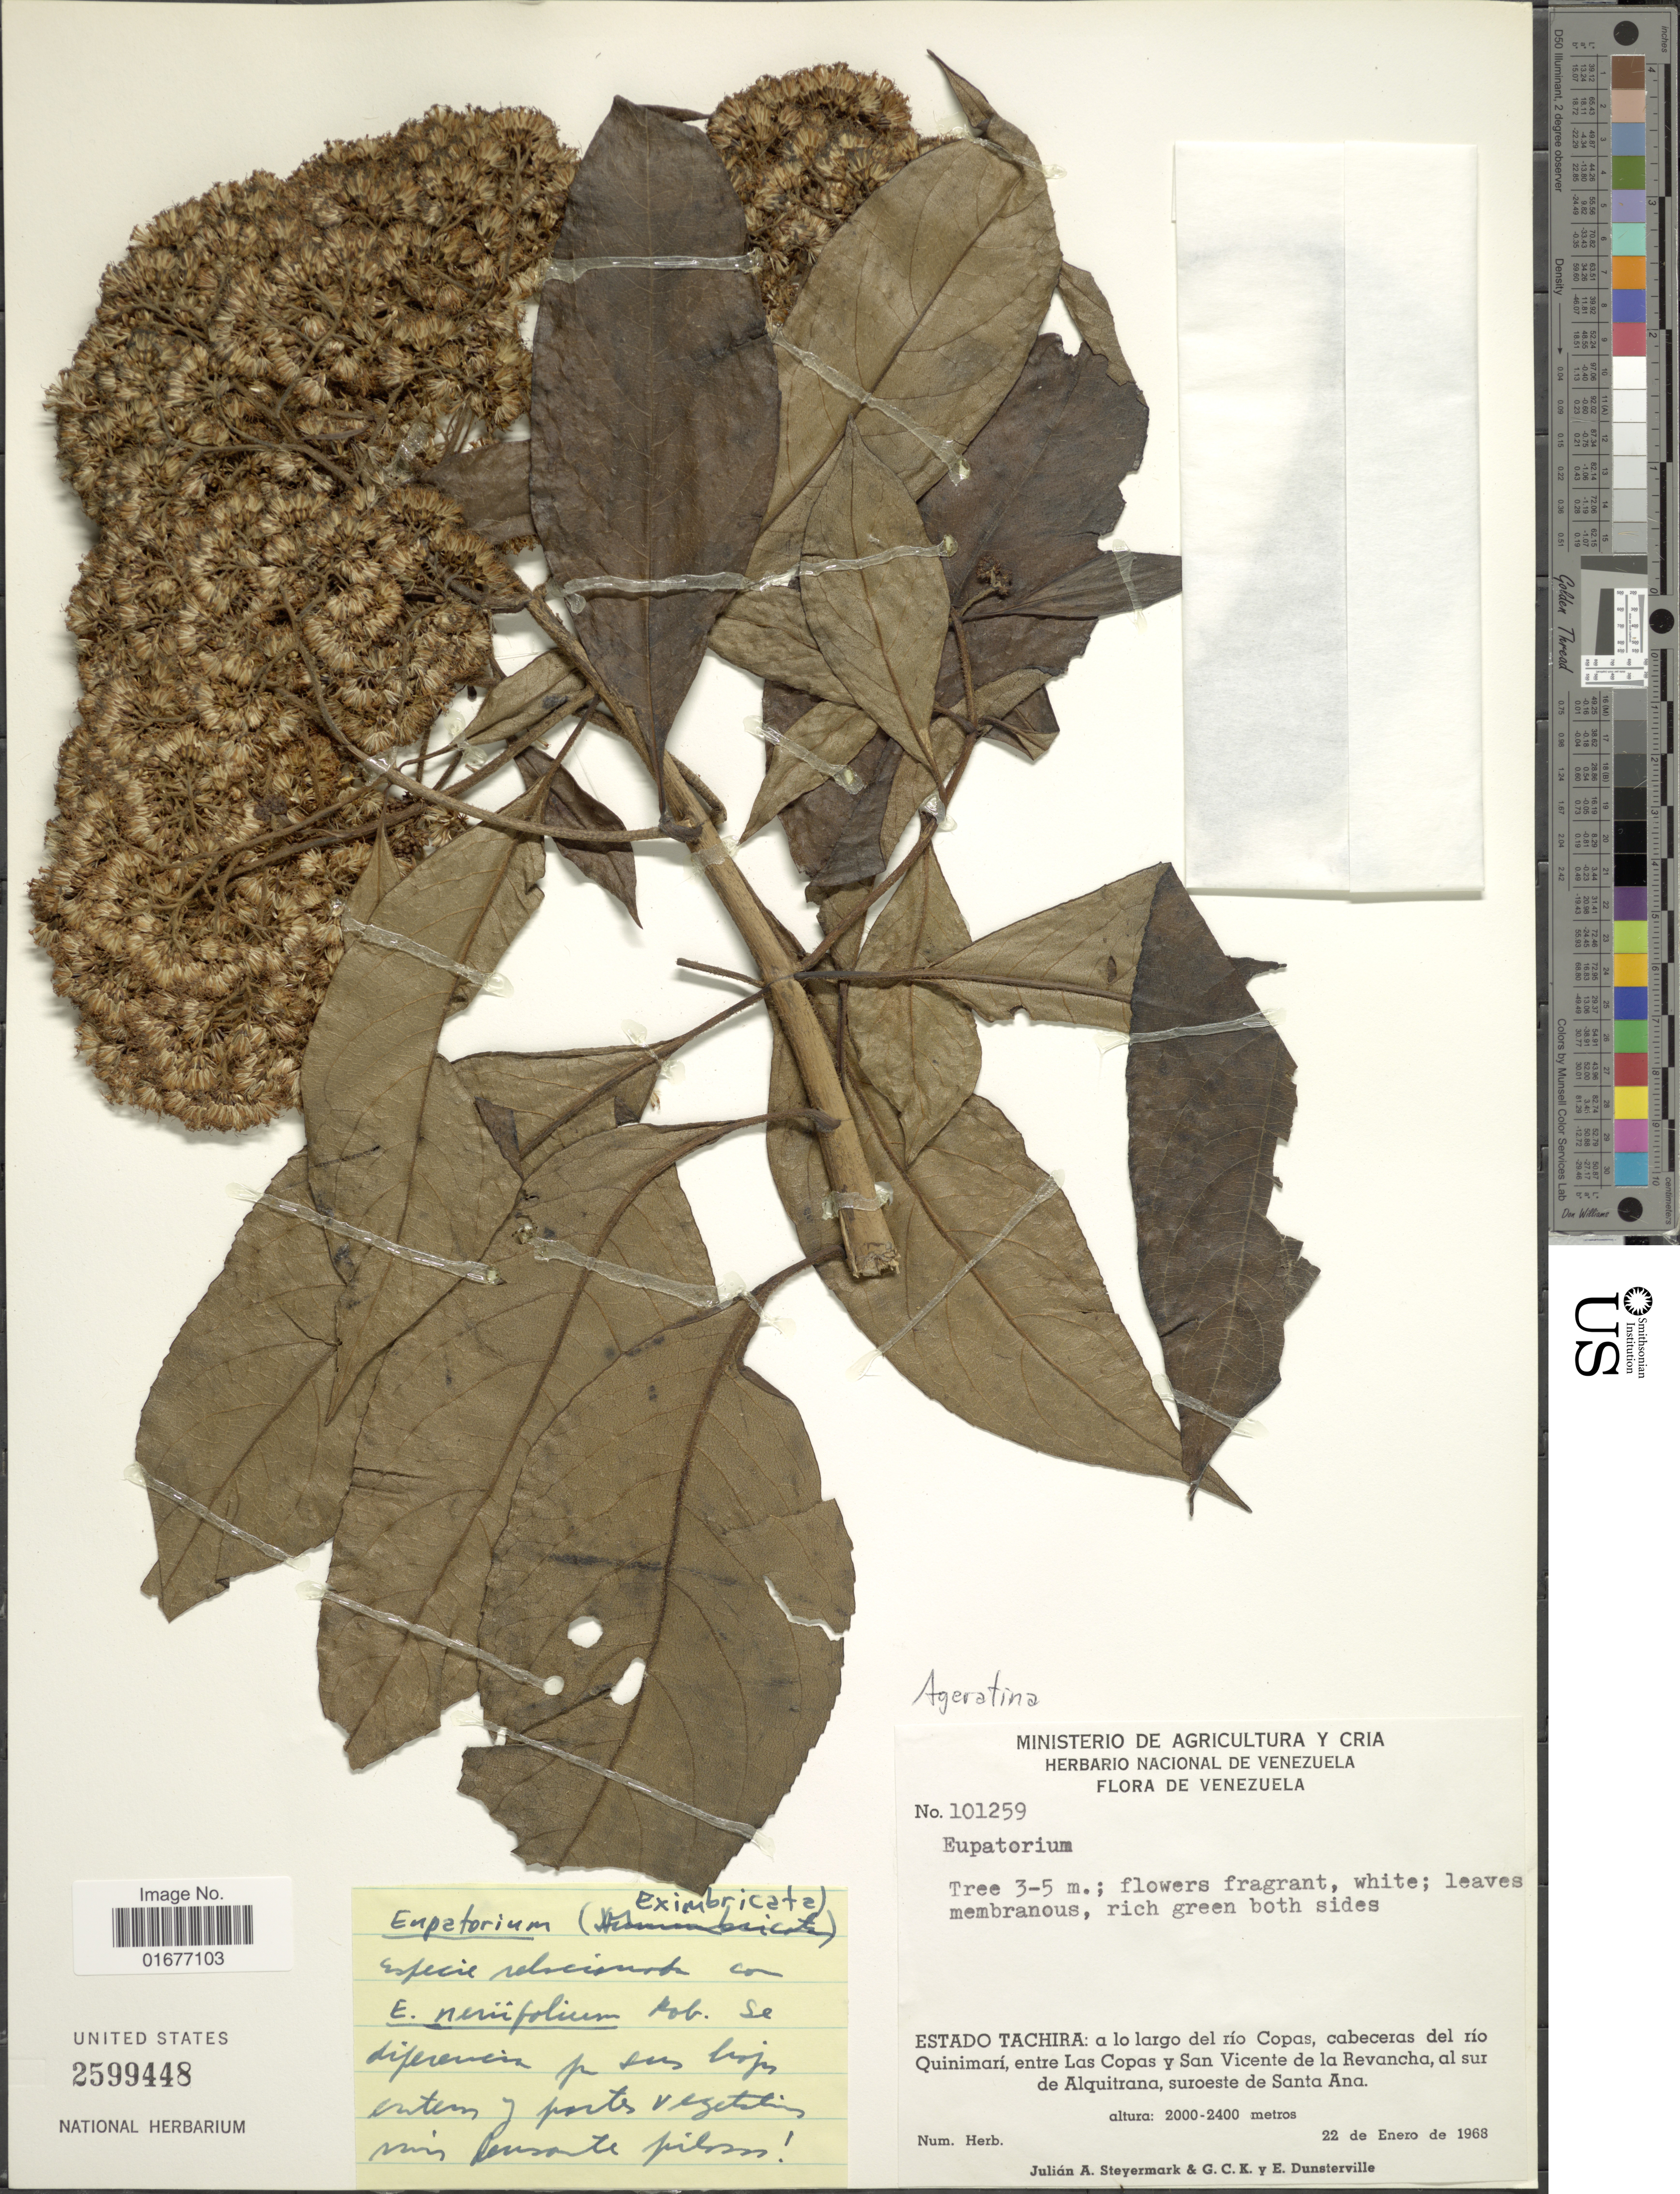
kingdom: Plantae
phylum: Tracheophyta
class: Magnoliopsida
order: Asterales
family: Asteraceae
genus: Ageratina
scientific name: Ageratina neriifolia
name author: (B.L. Rob.) R.M. King & H. Rob.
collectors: J. Steyermark, G. C. K. Dunsterville & E. Dunsterville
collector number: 101259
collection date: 1968-01-22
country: Venezuela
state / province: Tachira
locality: A lo largo del rio Copas, cabeceras del rio Quinimari, entre Las Copas y San Vicente de la Revancha, al sur de Alquitrana, suroeste de Santa Ana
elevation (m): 2000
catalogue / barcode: US 2599448